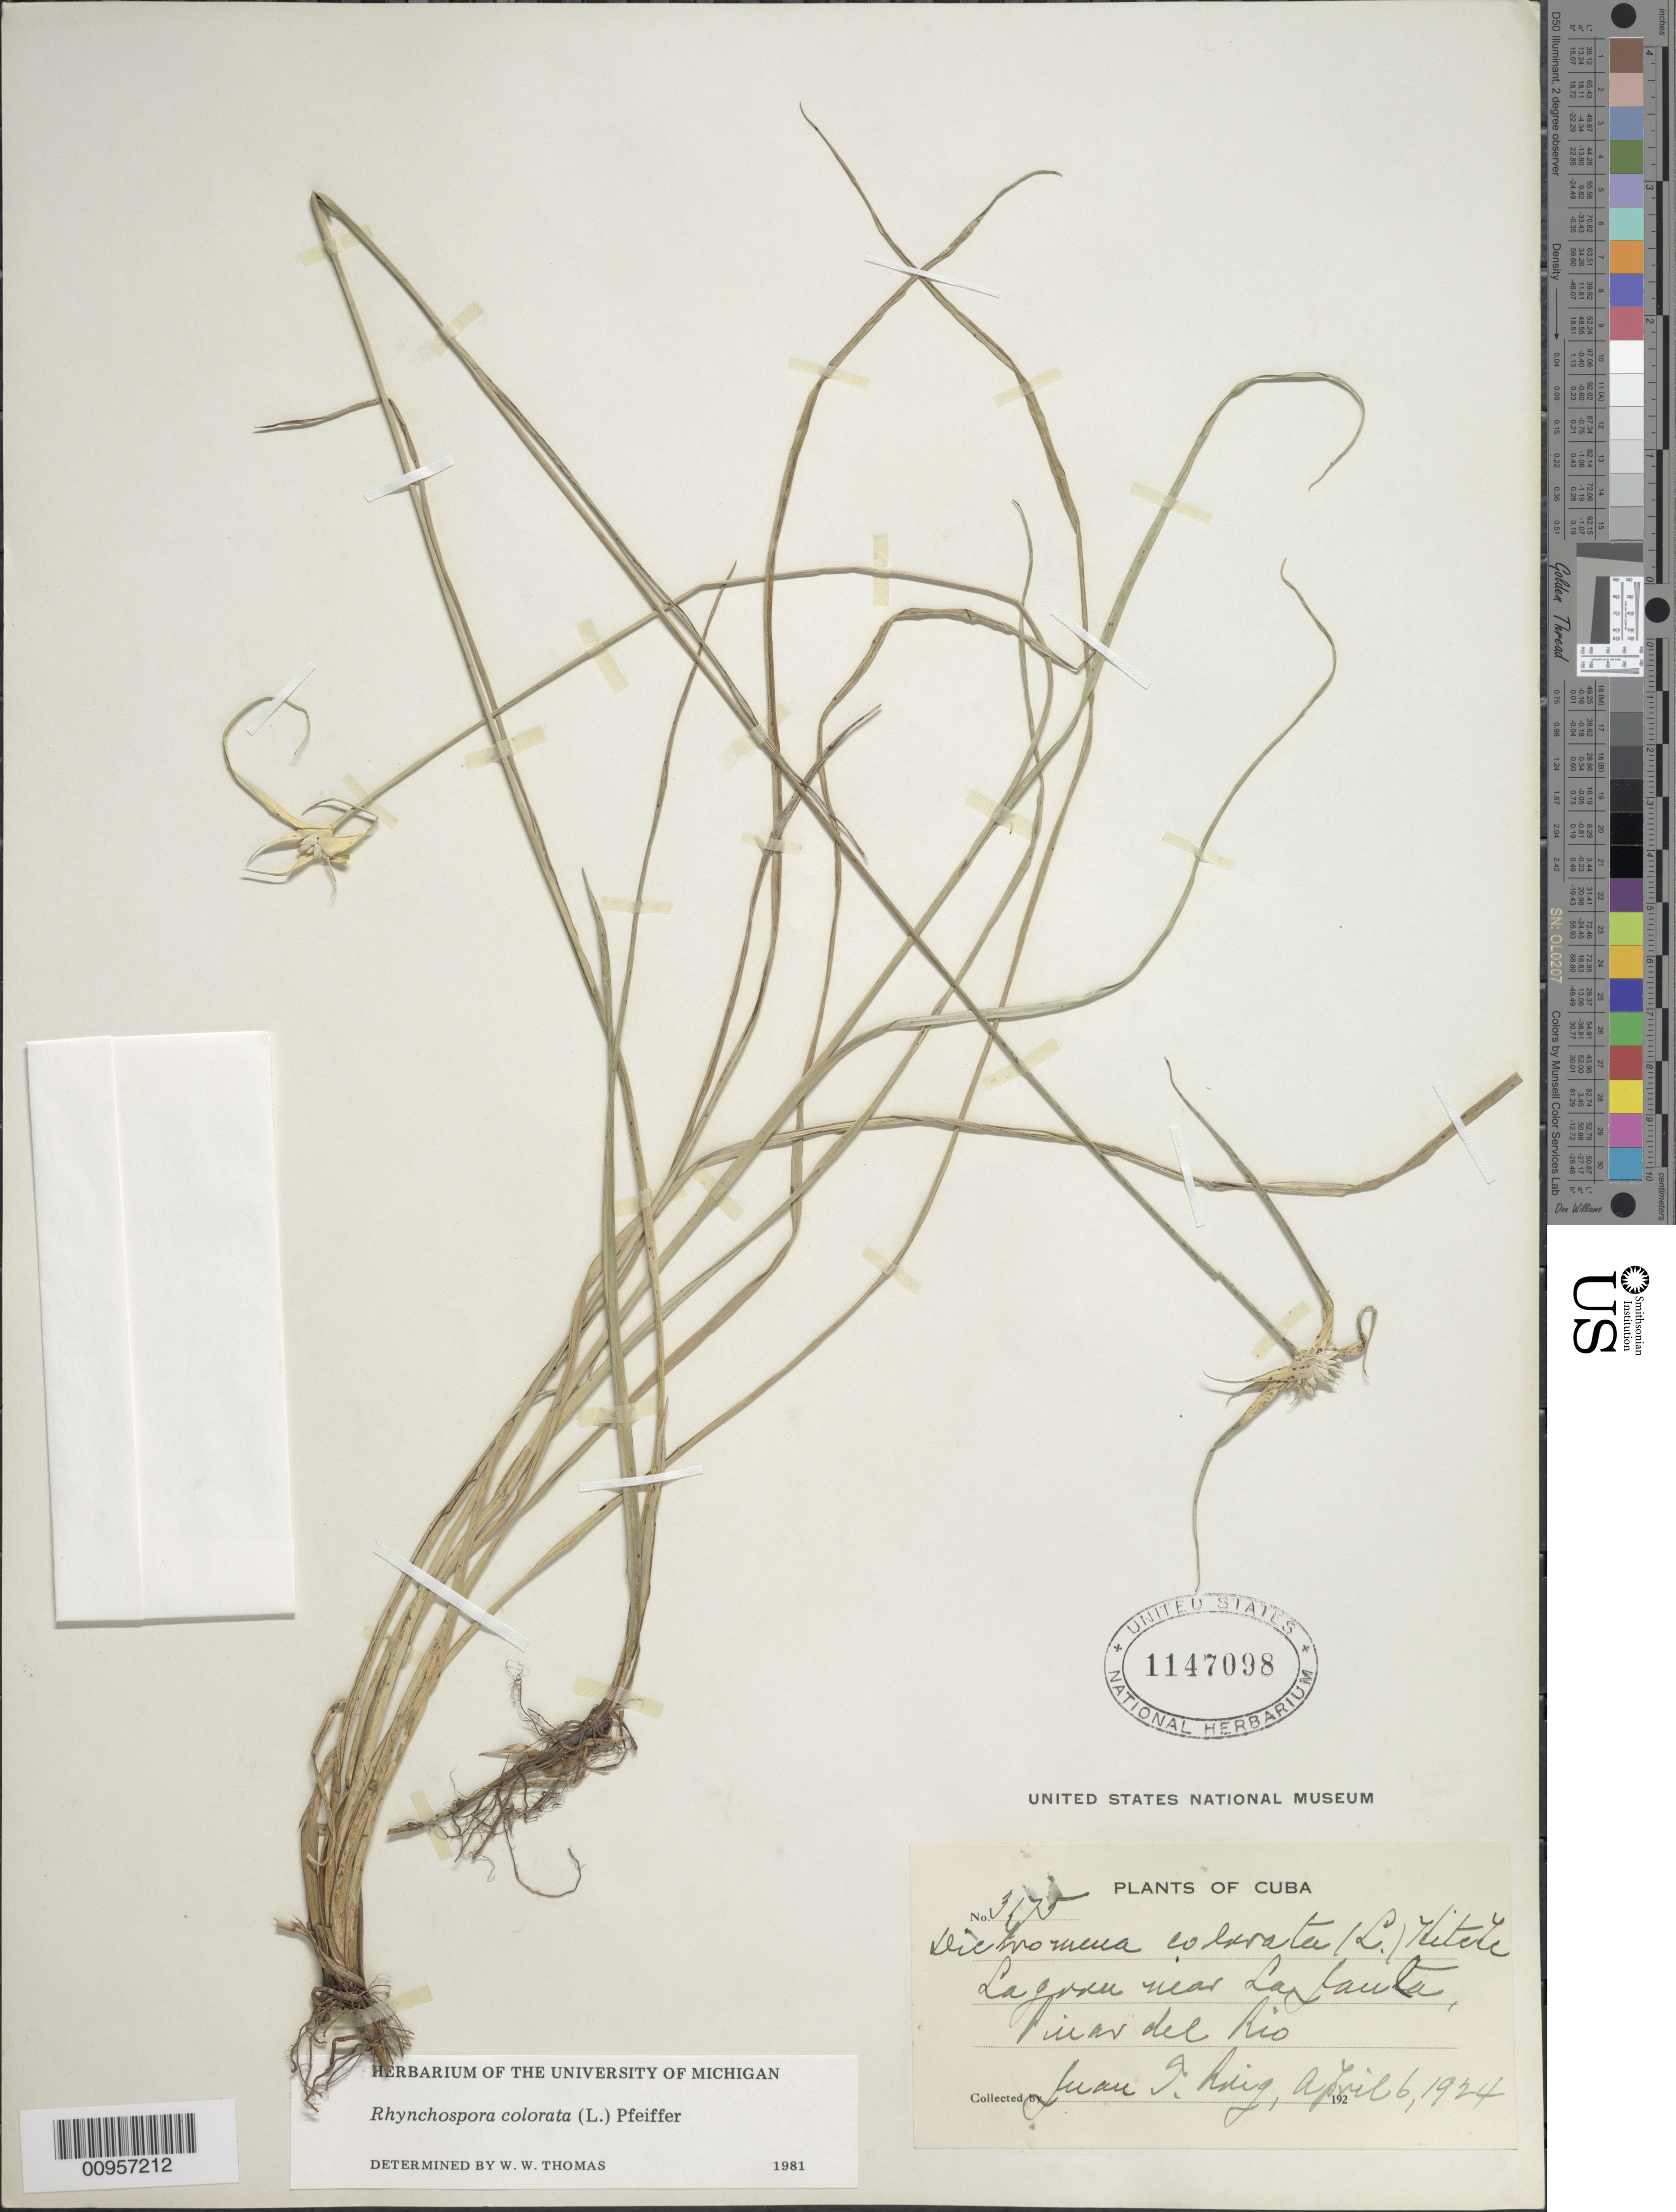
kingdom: Plantae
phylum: Tracheophyta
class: Liliopsida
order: Poales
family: Cyperaceae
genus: Rhynchospora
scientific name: Rhynchospora colorata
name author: (L.) H. Pfeiff.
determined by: Thomas, W. W.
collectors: J. Ruig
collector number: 3175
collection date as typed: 06 Apr 1924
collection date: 1924-04-06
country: Cuba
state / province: Pinar del Rio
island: Cuba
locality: Laguna near La "Cauta"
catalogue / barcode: US 1147098